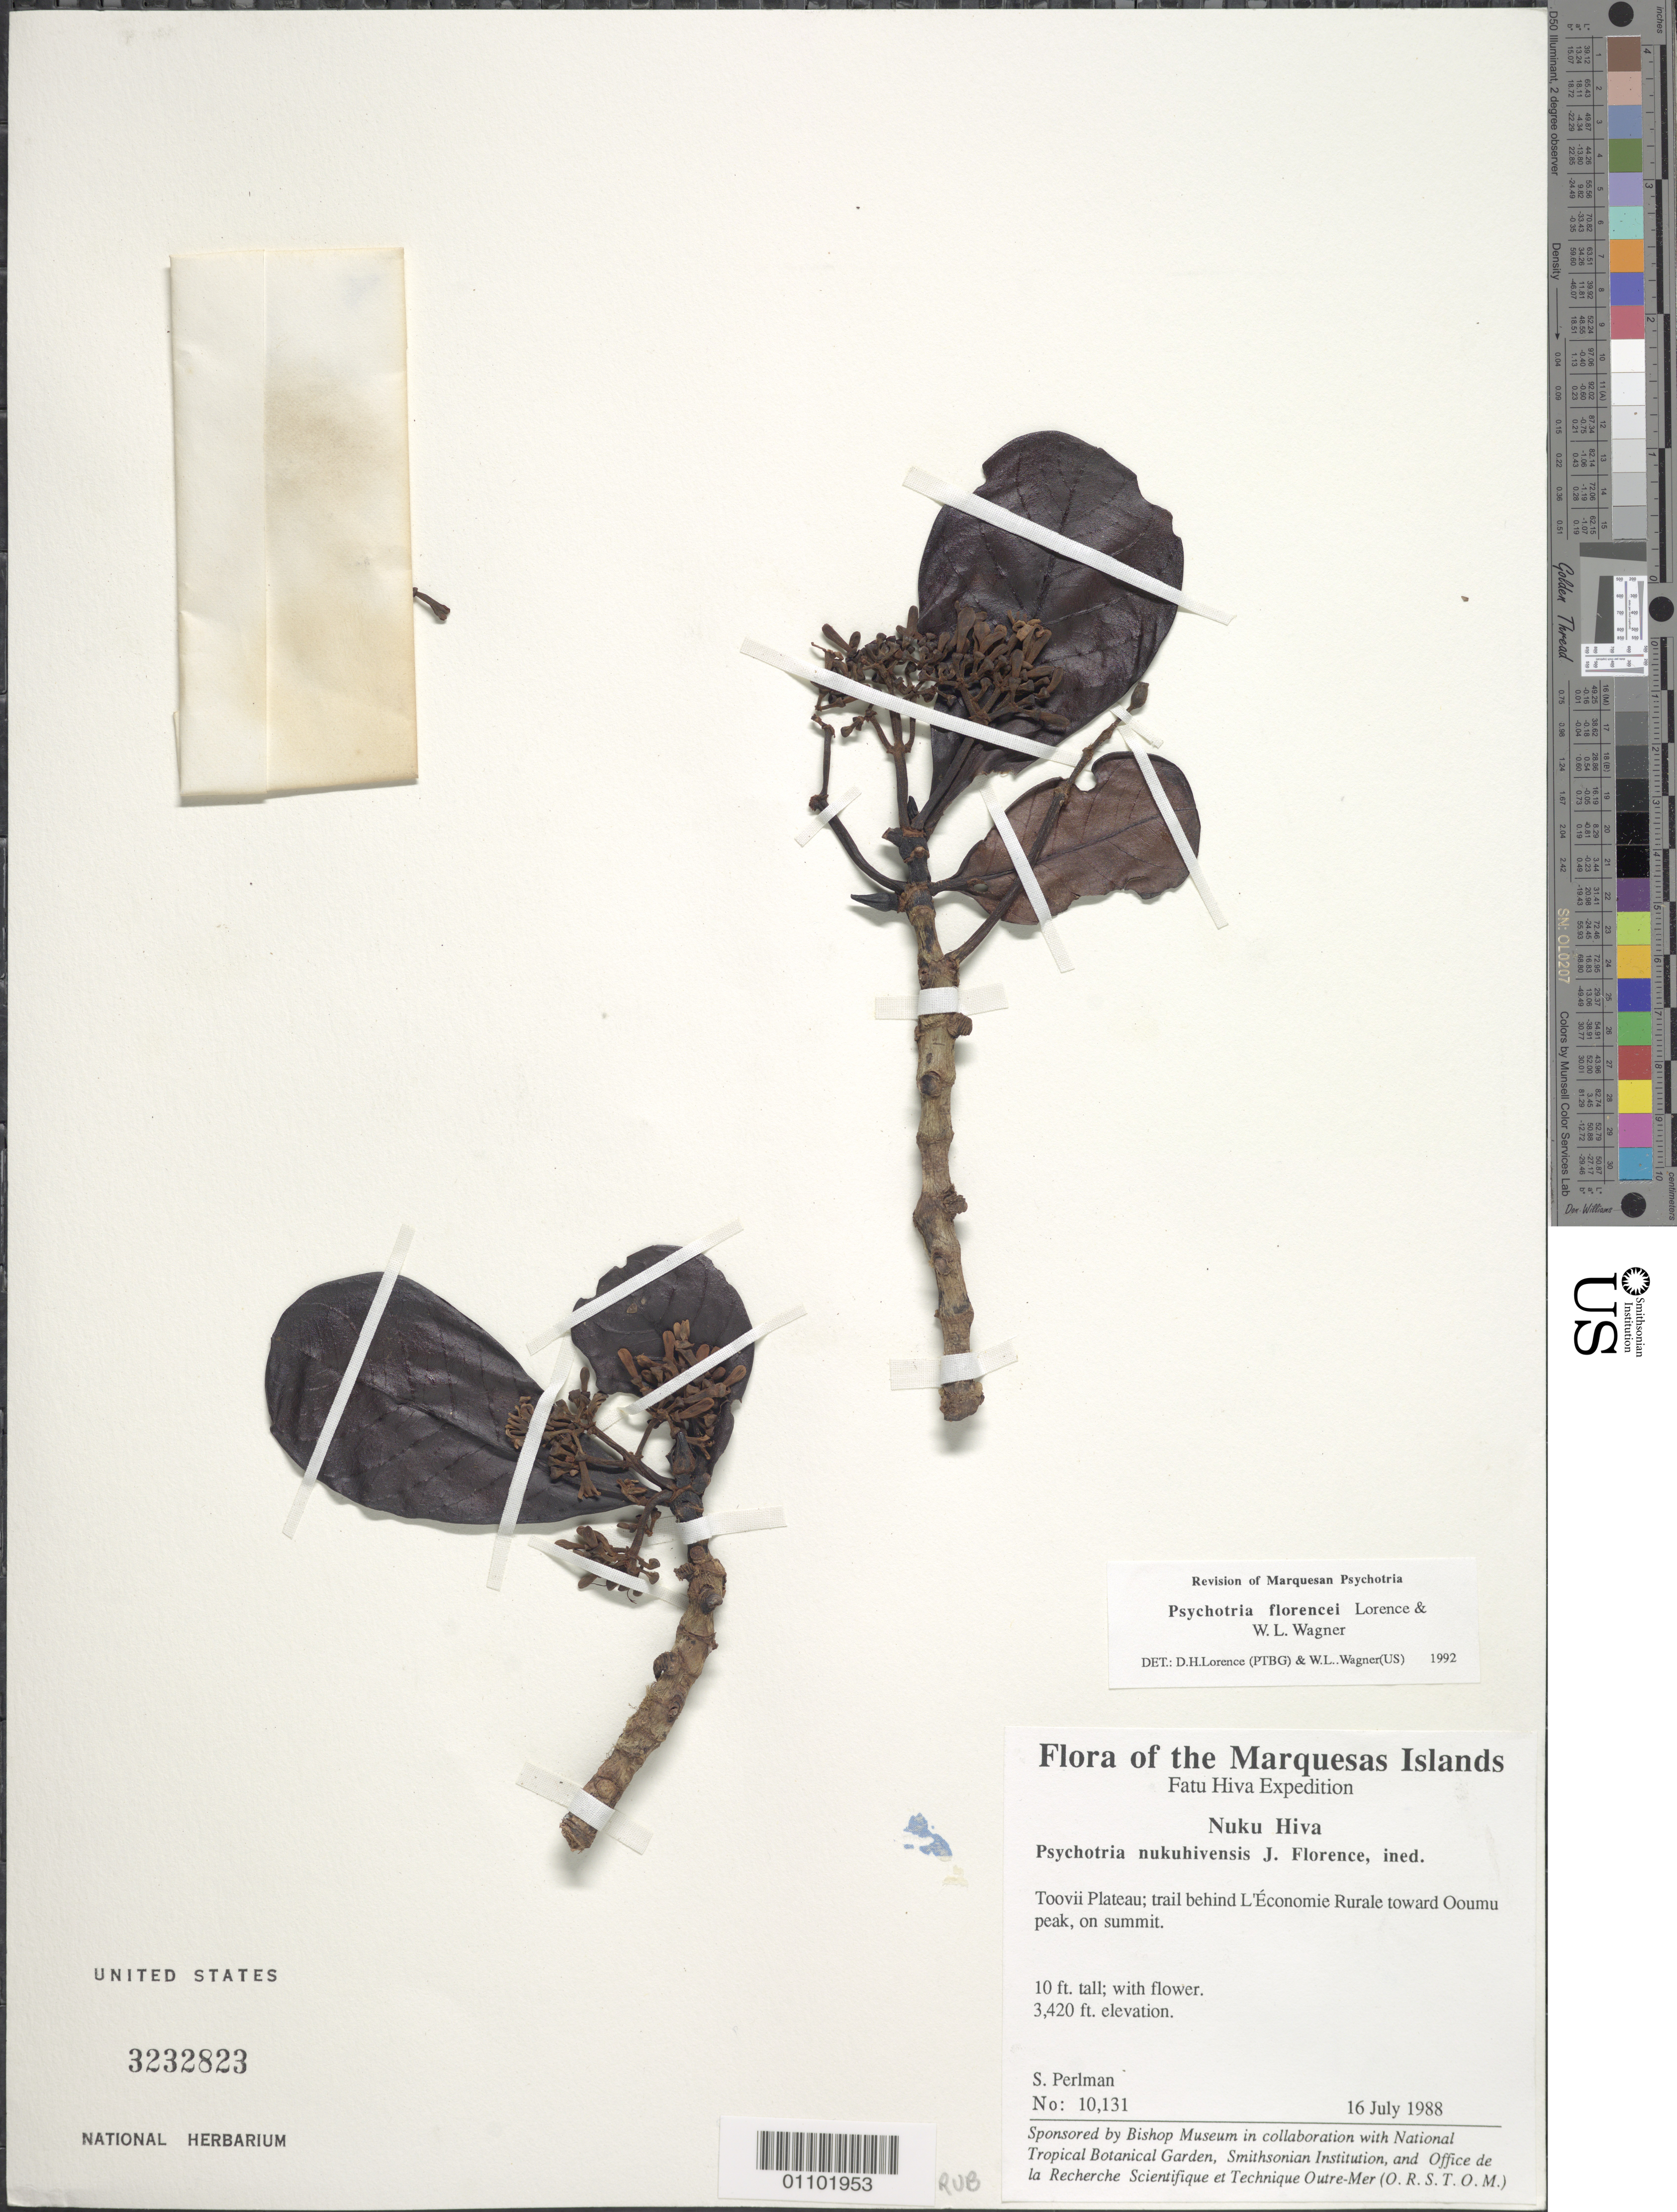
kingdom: Plantae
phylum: Tracheophyta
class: Magnoliopsida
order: Gentianales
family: Rubiaceae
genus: Psychotria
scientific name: Psychotria florencei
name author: Lorence & W.L. Wagner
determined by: Lorence, David H.; Wagner, W. H.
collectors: S. P. Perlman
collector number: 10131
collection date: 1988-07-16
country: French Polynesia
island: Nuku Hiva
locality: Toovii Plateau, trail behind l'Economie Rurale, toward Ooumu peak, on summit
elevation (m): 1042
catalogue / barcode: US 3232823